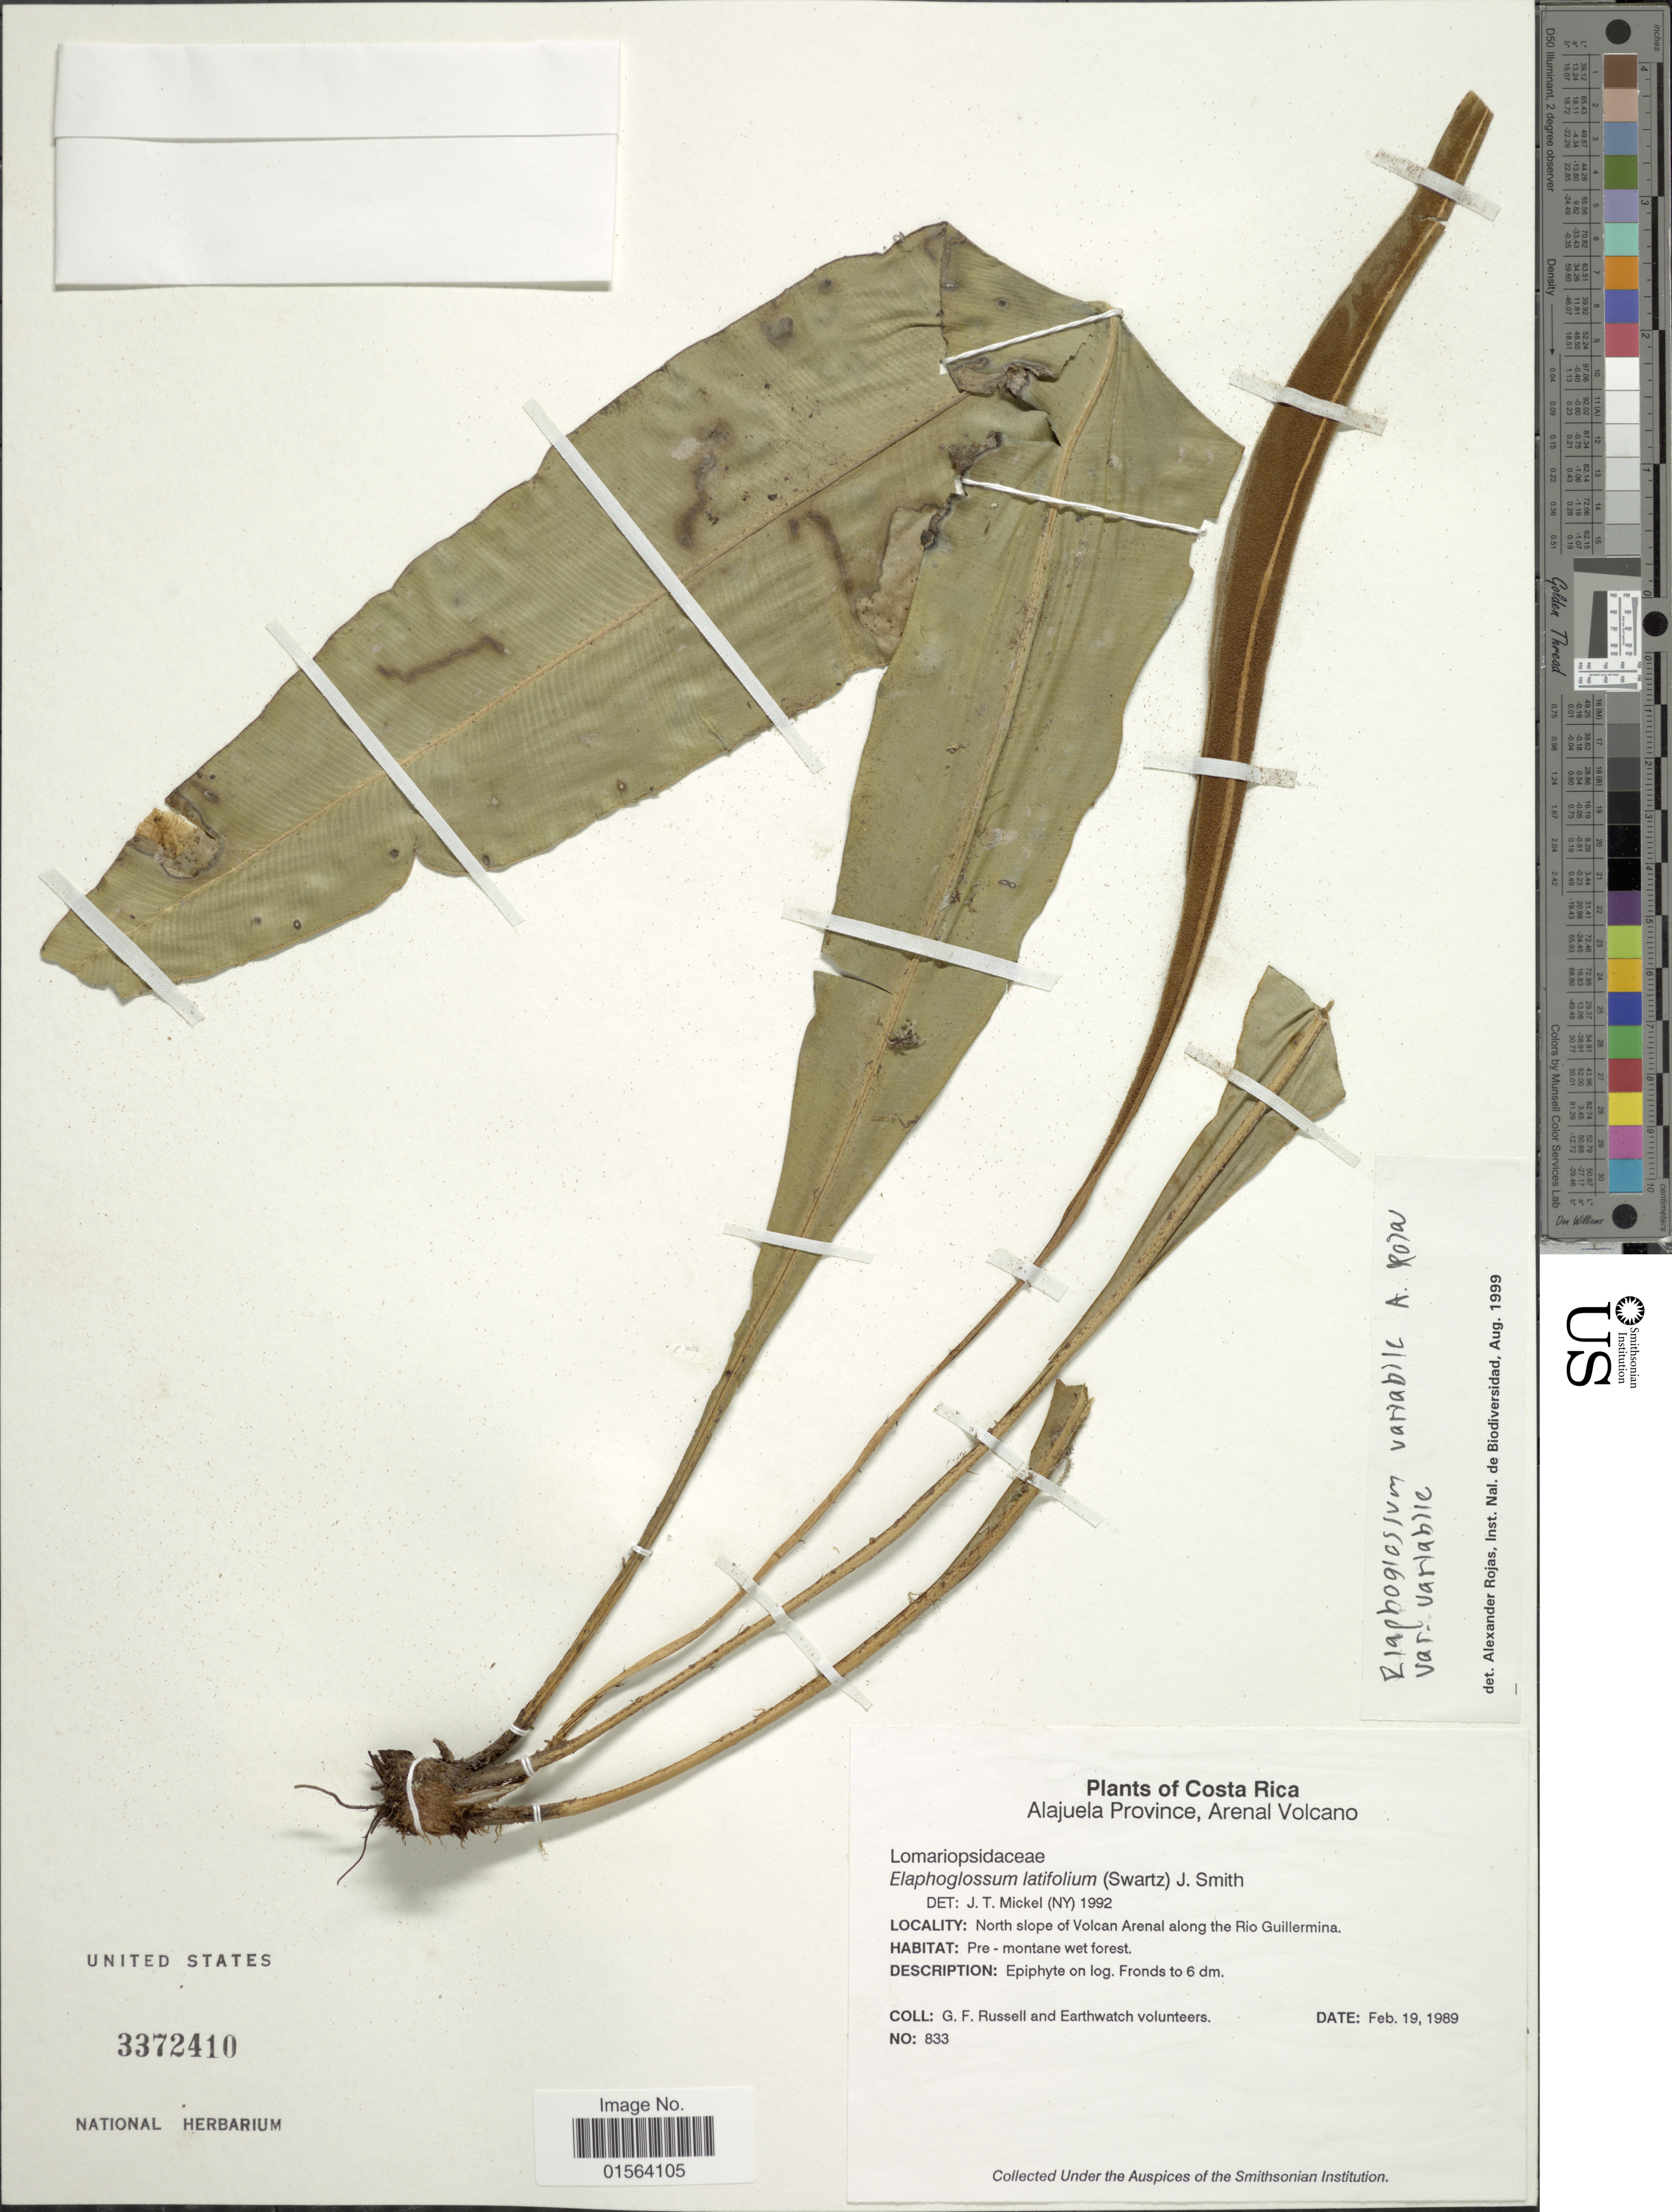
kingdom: Plantae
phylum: Tracheophyta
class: Polypodiopsida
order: Polypodiales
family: Dryopteridaceae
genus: Elaphoglossum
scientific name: Elaphoglossum latifolium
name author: (Sw.) J. Sm.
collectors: G. Russell & Earthwatch Volunteers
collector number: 833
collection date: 1989-02-19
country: Costa Rica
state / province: Alajuela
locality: Alajuela Province, Arenal Volcano, north slope of Volcan Arenal along the Rio Guillermina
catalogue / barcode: US 3372410